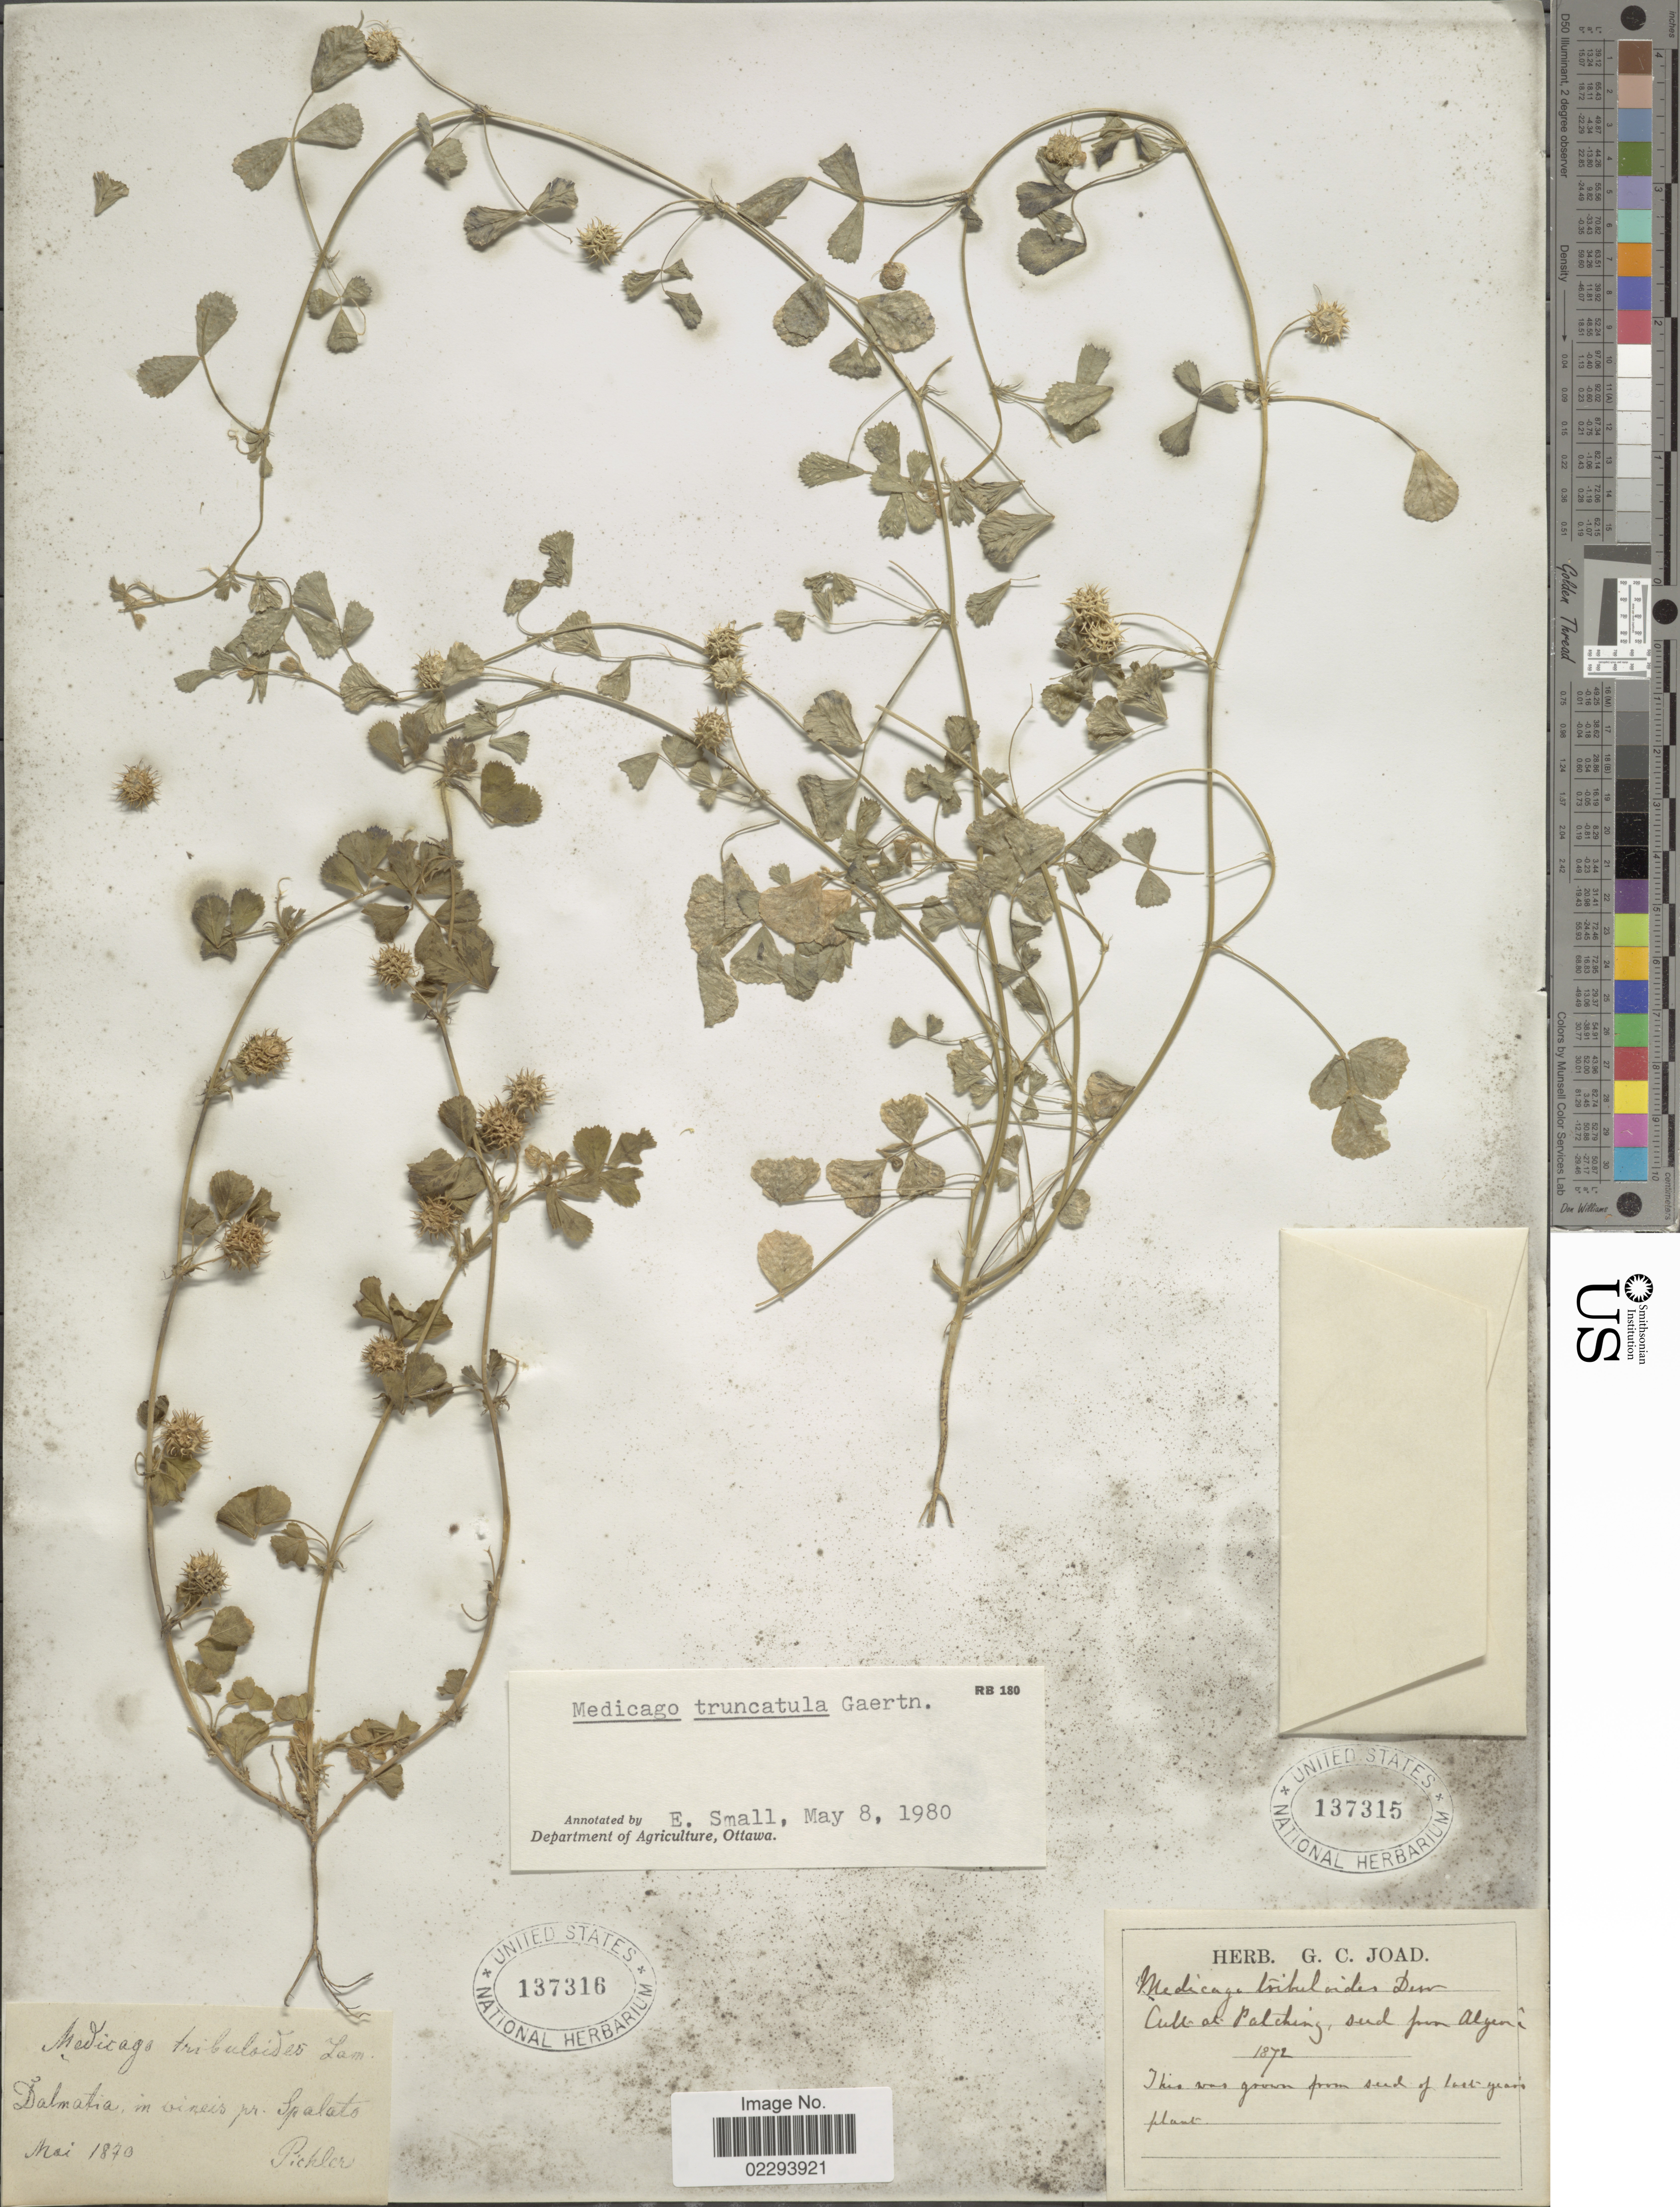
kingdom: Plantae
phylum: Tracheophyta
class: Magnoliopsida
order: Fabales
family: Fabaceae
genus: Medicago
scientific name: Medicago truncatula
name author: Gaertn.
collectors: Pichler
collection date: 1870-05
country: Croatia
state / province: Split-Dalmatia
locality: Dalmatia, in vineis pr. Spalato.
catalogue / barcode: US 137316